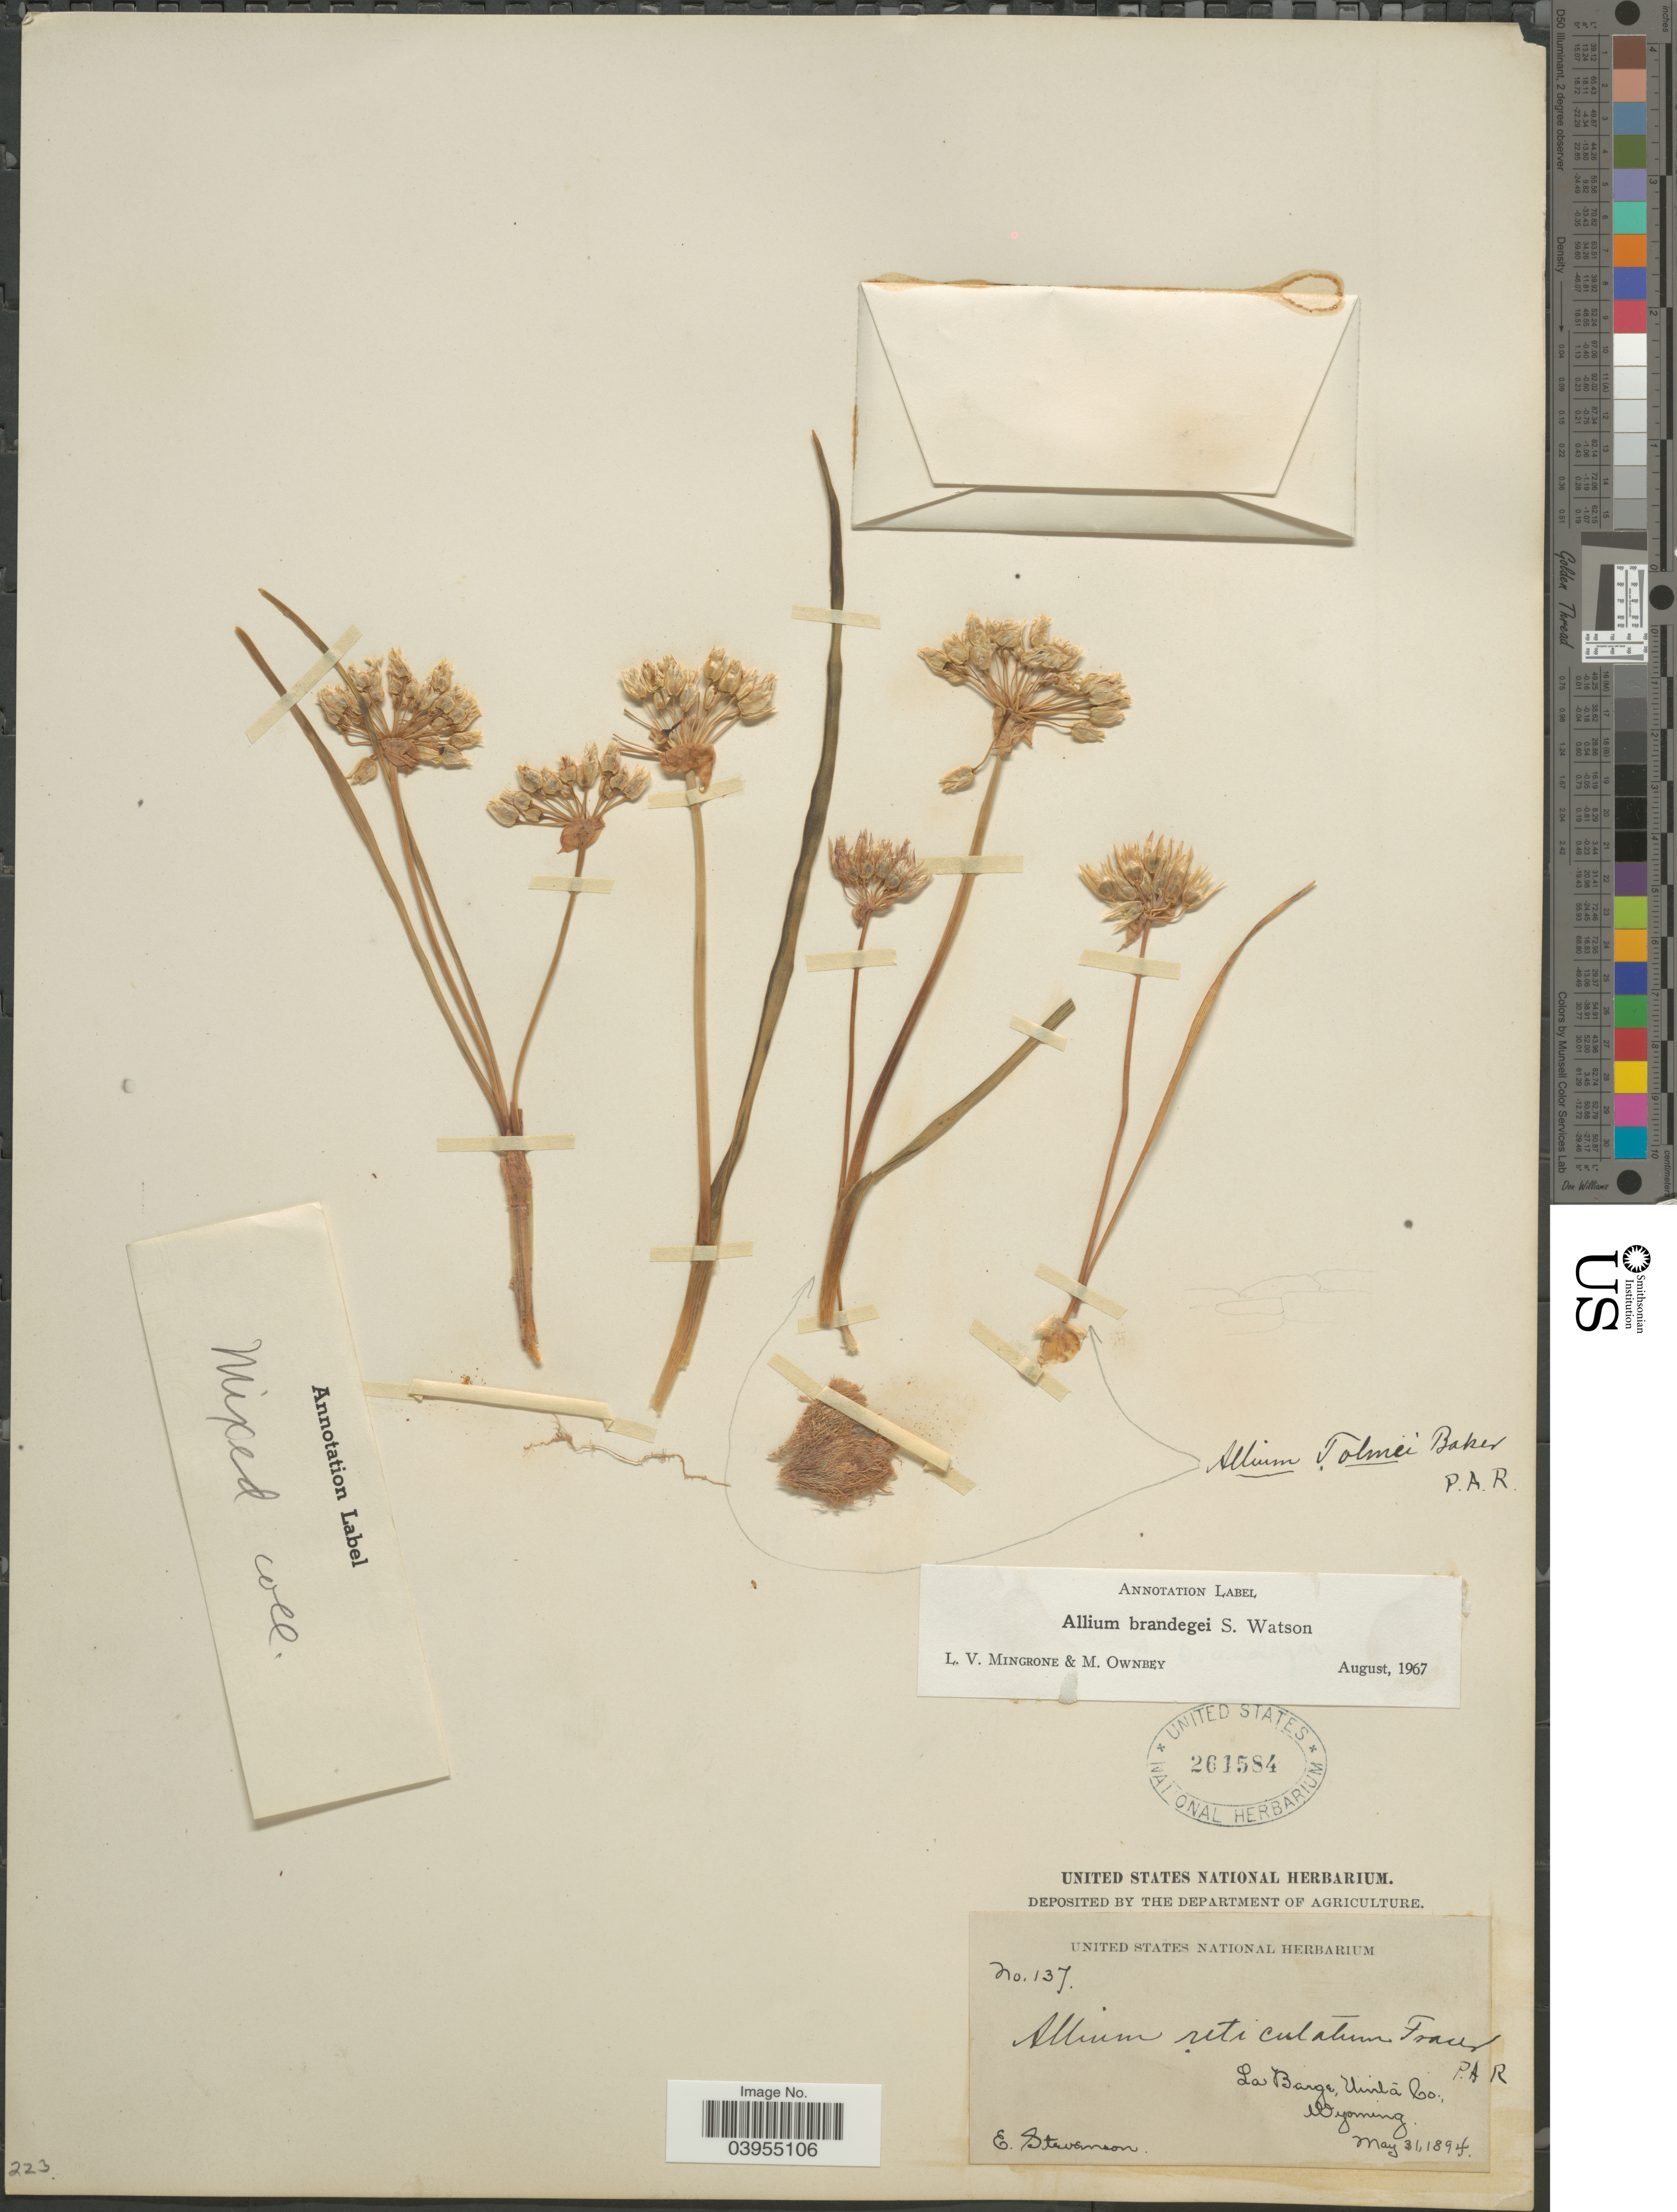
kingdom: Plantae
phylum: Tracheophyta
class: Liliopsida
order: Asparagales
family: Amaryllidaceae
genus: Allium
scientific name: Allium brandegeei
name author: S. Watson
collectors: E. Stevenson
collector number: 137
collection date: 1894-05-31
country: United States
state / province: Wyoming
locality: La Barge, Uinta Co.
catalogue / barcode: US 261584